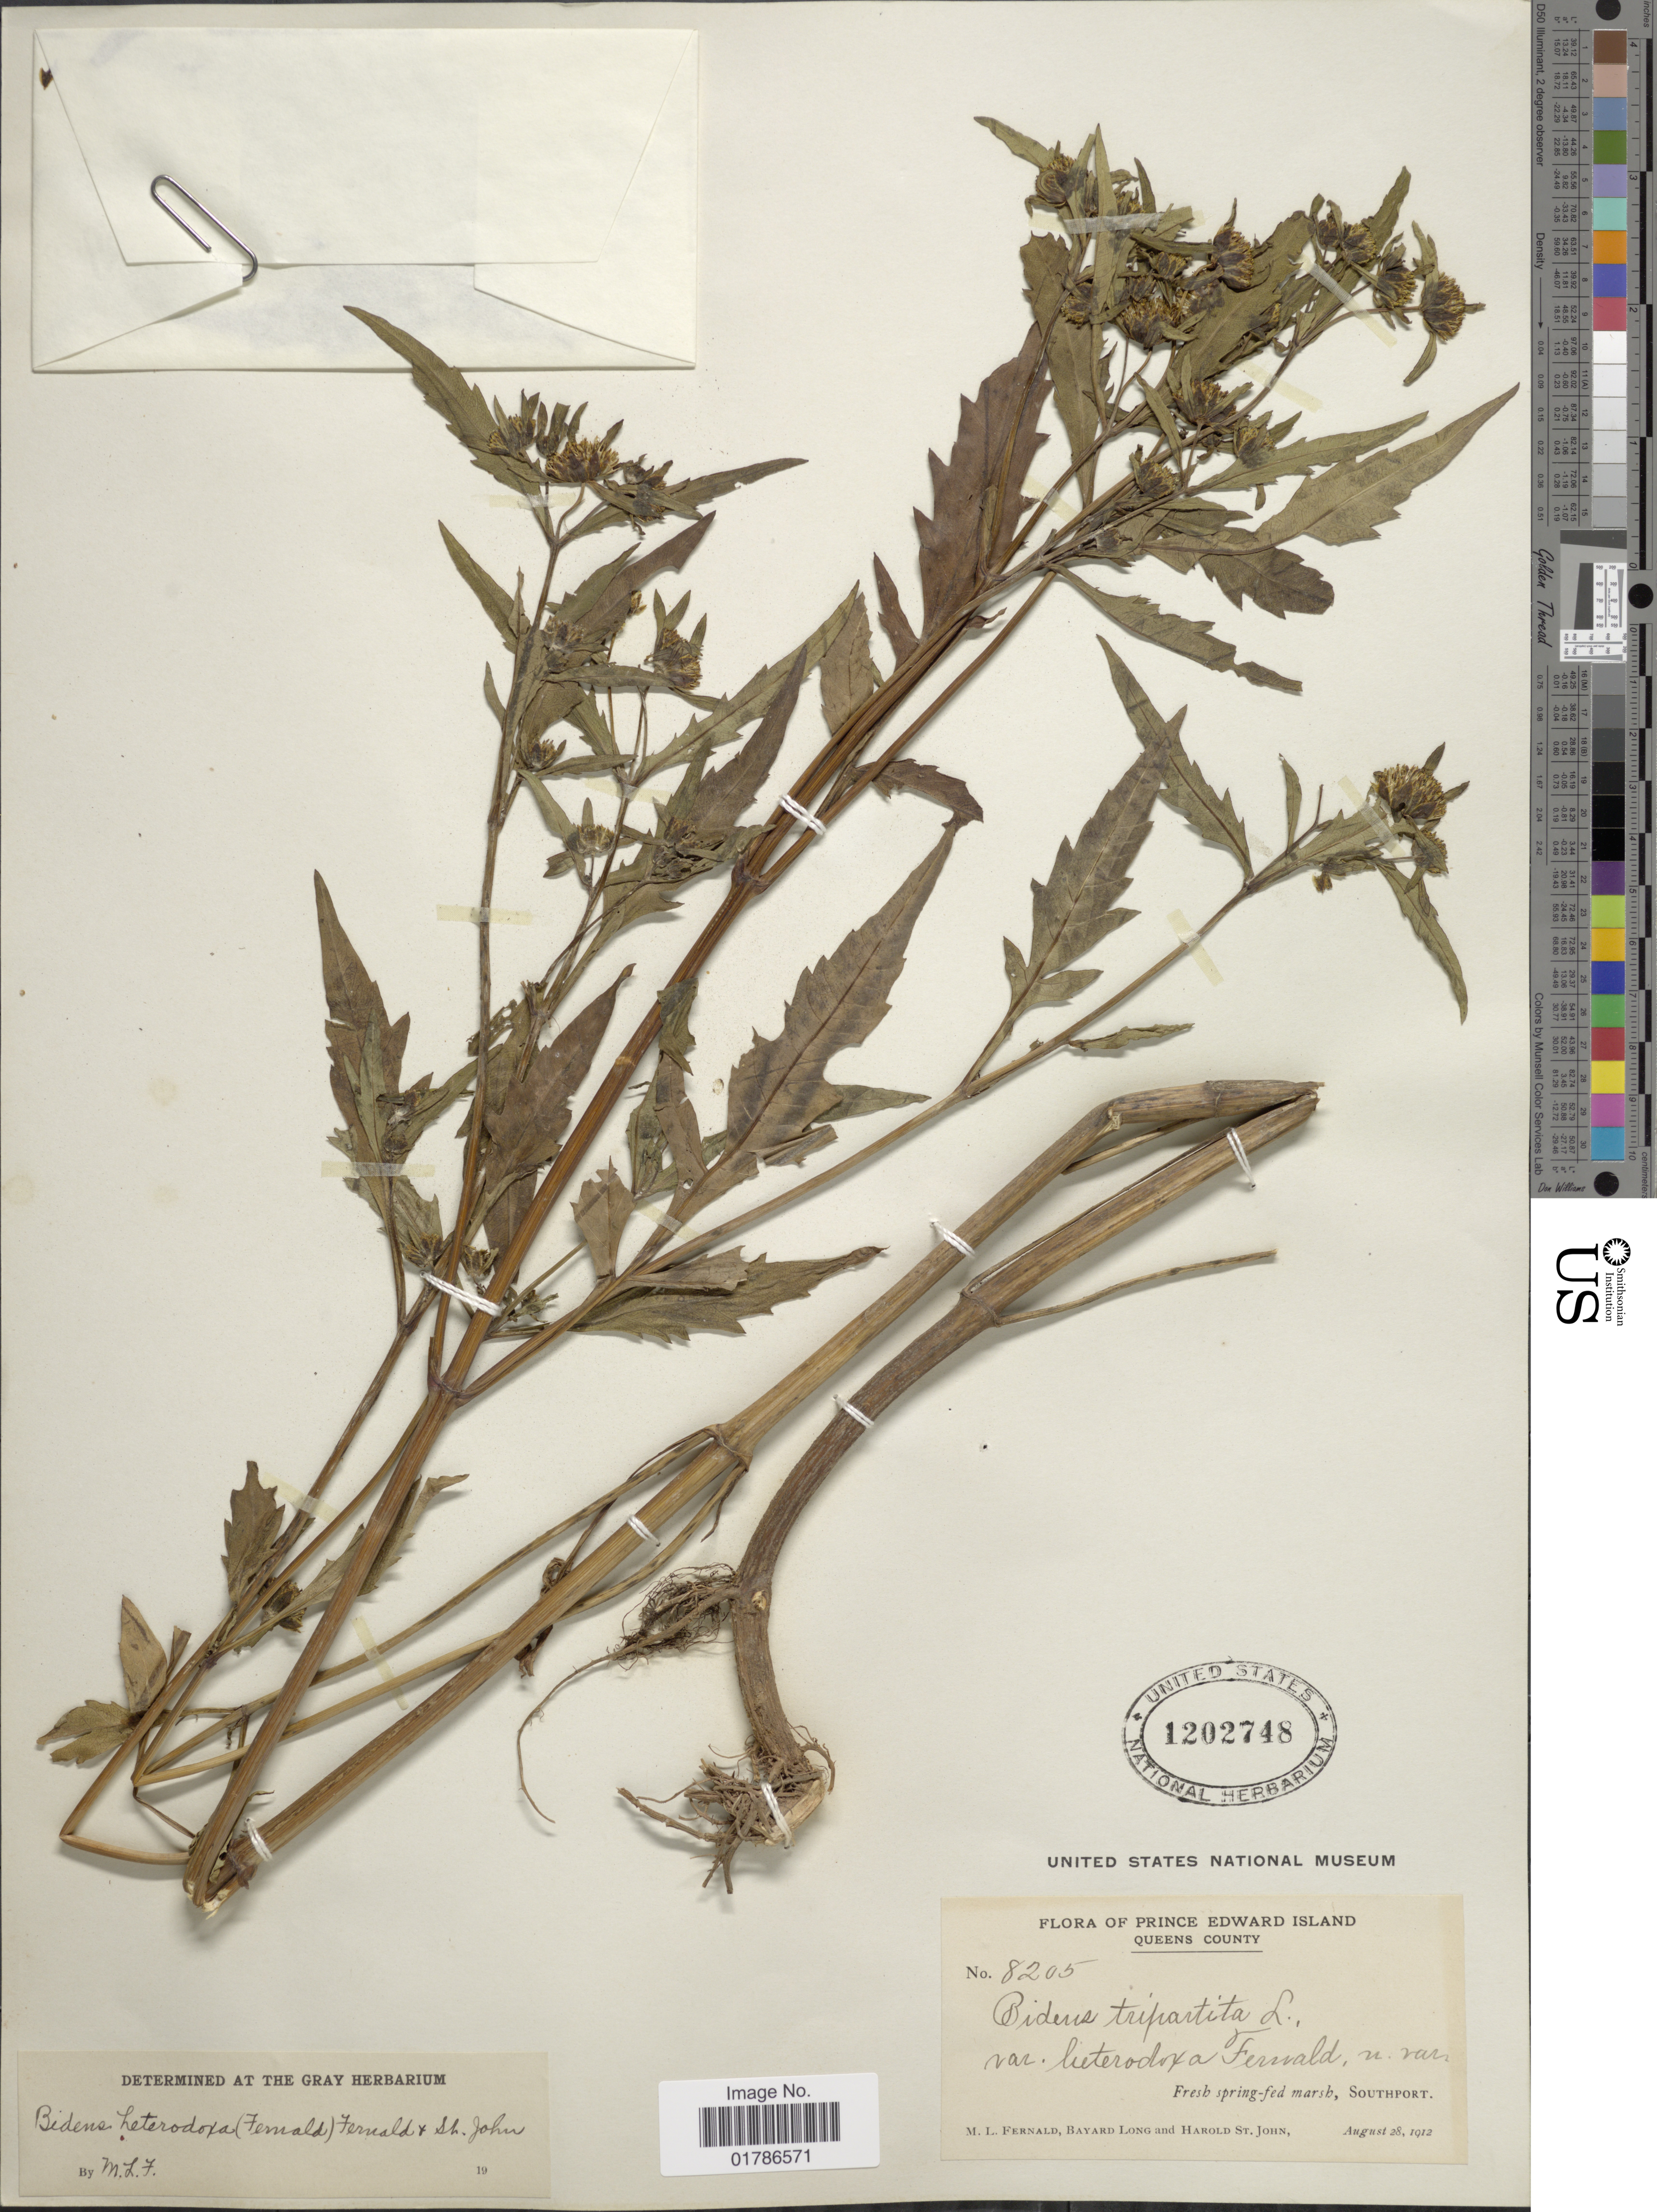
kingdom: Plantae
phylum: Tracheophyta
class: Magnoliopsida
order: Asterales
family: Asteraceae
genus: Bidens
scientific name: Bidens heterodoxa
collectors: M. L. Fernald, B. Long & H. St. John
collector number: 8205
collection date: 1912-08-28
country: Canada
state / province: Prince Edward Island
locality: Queens county, Fresh sprimg-fed marsh, Southport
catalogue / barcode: US 1202748